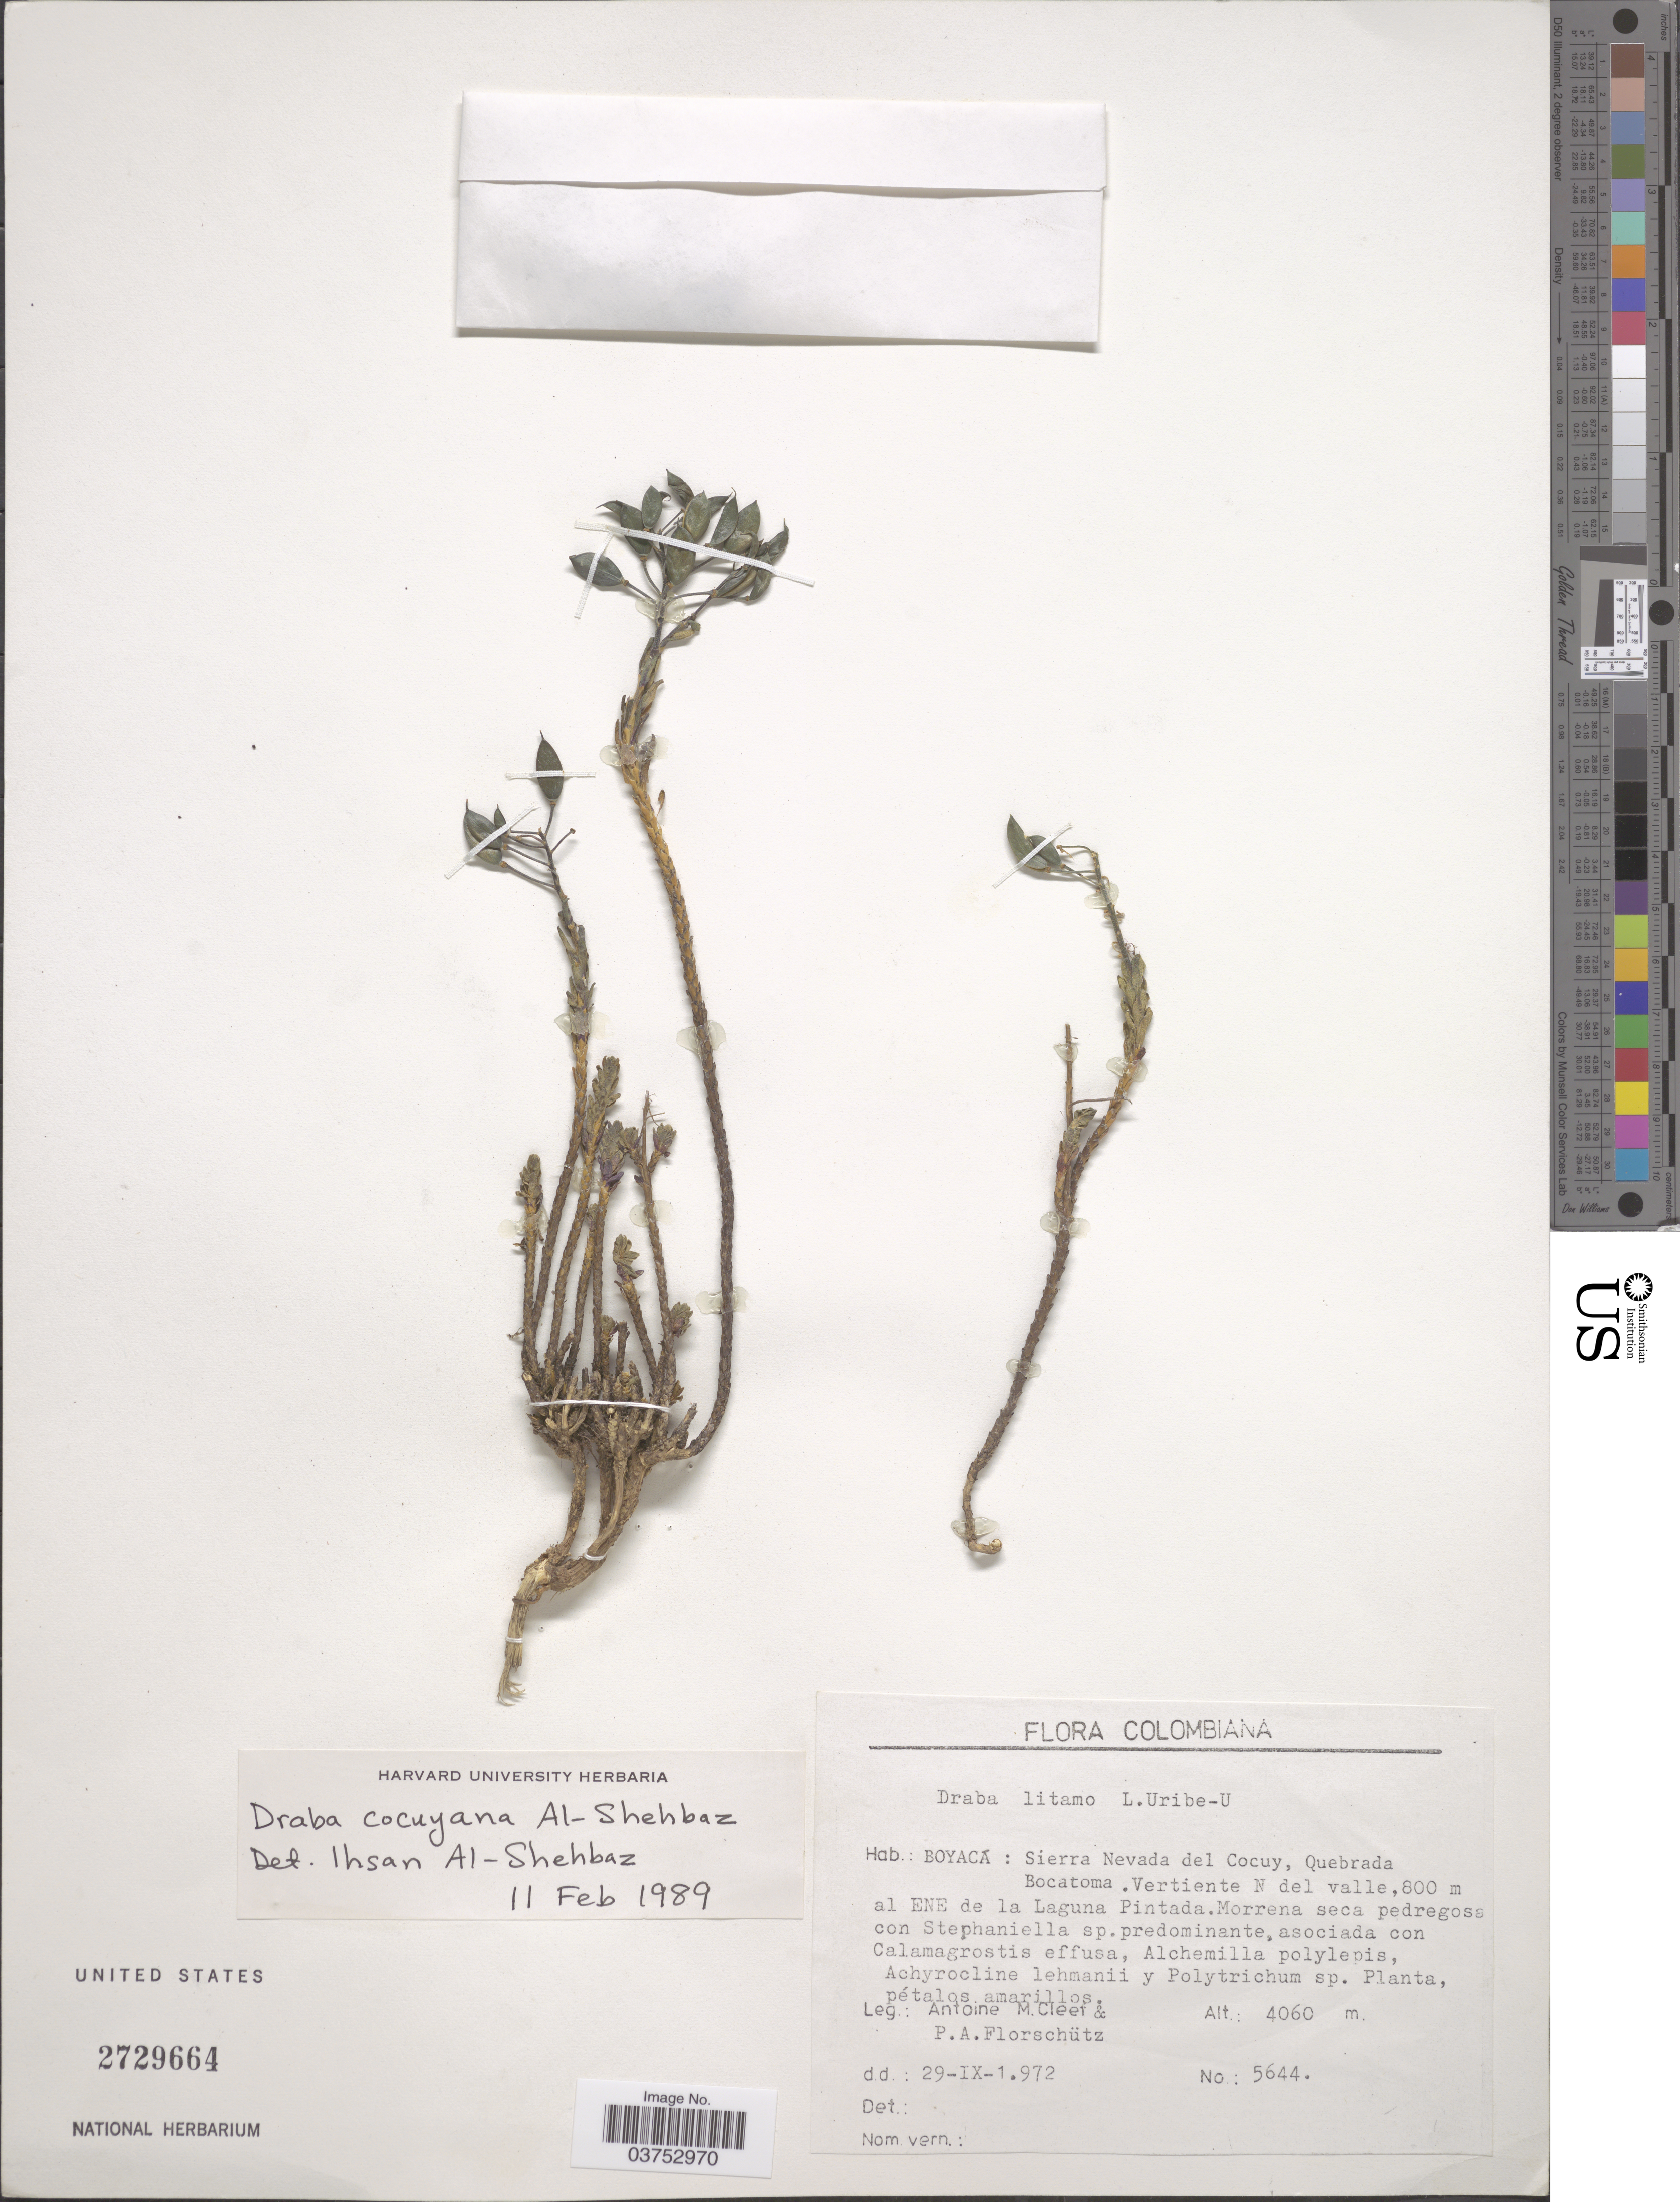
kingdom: Plantae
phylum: Tracheophyta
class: Magnoliopsida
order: Brassicales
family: Brassicaceae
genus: Draba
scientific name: Draba cocuyana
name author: Al-Shehbaz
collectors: A. M. Cleef & P. Florschütz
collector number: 5644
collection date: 1972-09-29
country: Colombia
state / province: Boyacá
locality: Sierra Nevada del Cocuy, Quebrada Bocatoma. Vertiente N del valle, 800 m al ENE de la Laguna Pintada.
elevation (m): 4060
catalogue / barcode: US 2729664